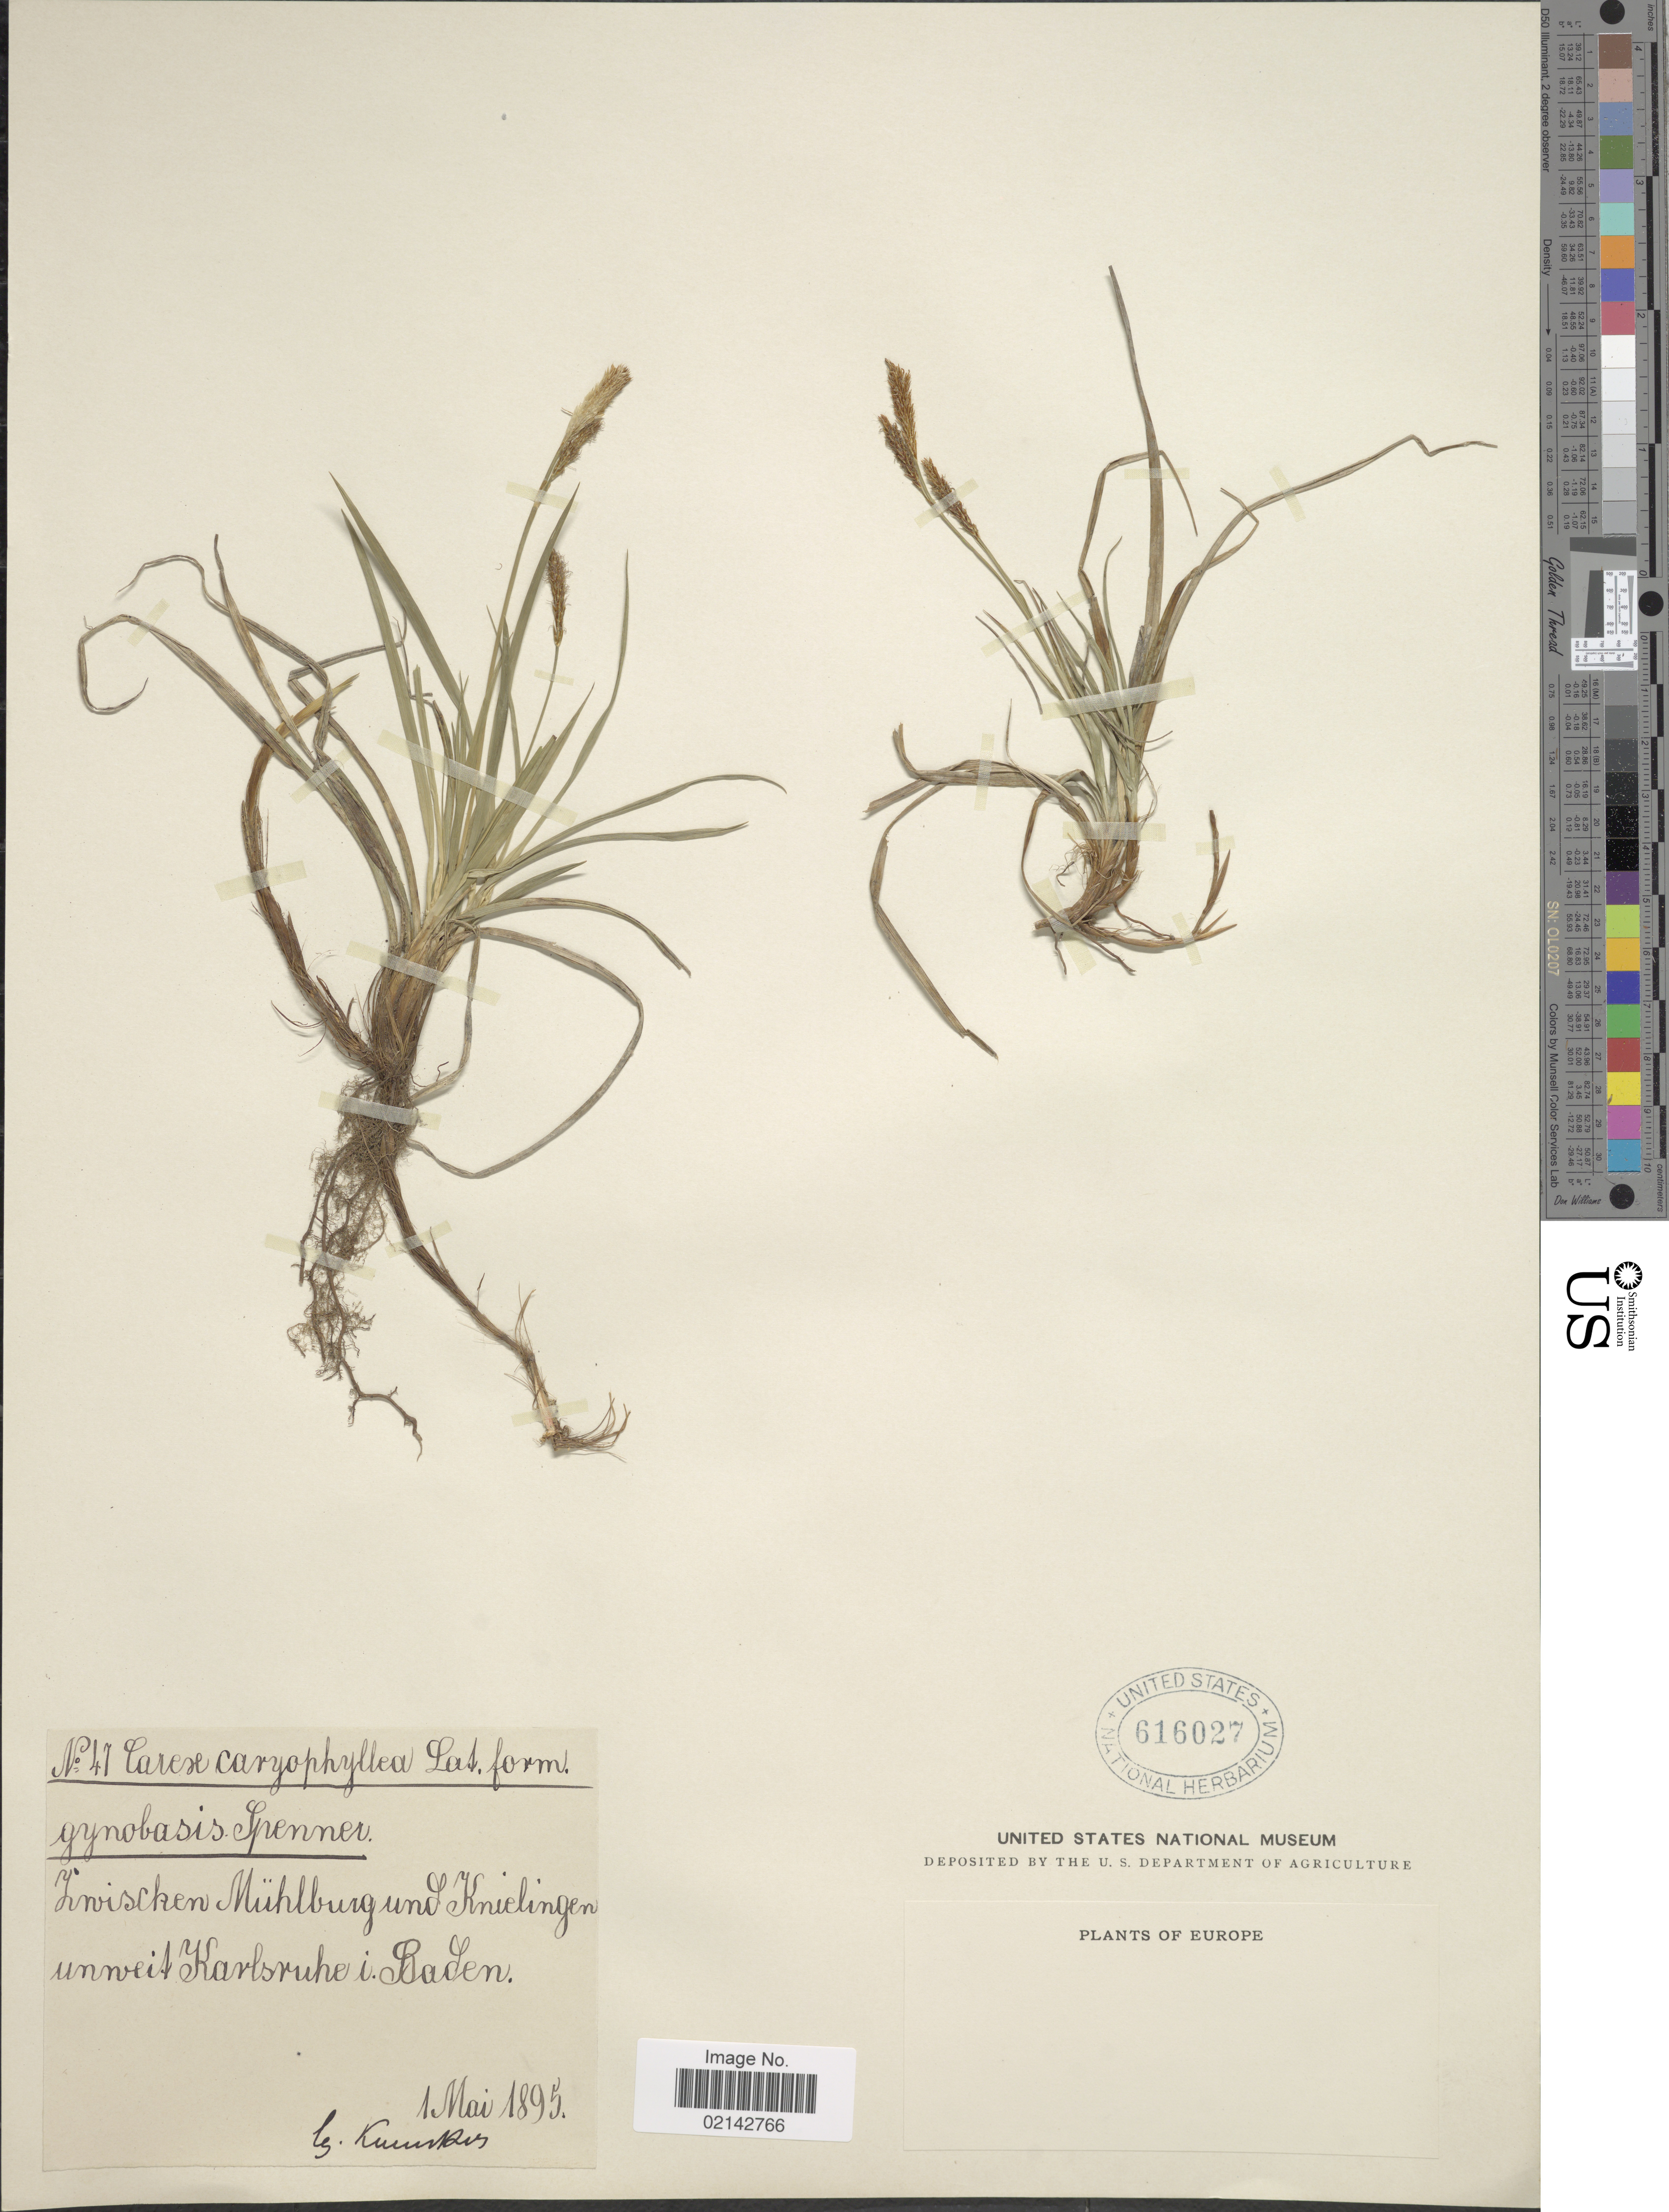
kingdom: Plantae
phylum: Tracheophyta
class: Liliopsida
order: Poales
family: Cyperaceae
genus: Carex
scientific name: Carex caryophyllea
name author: Latourr.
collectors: Kneucker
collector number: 47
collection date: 1895-05-01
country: Germany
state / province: Baden-Württemberg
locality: Zwischen Muhlburg und Knielingen unweit Karlsruhe i Baden.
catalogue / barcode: US 616027